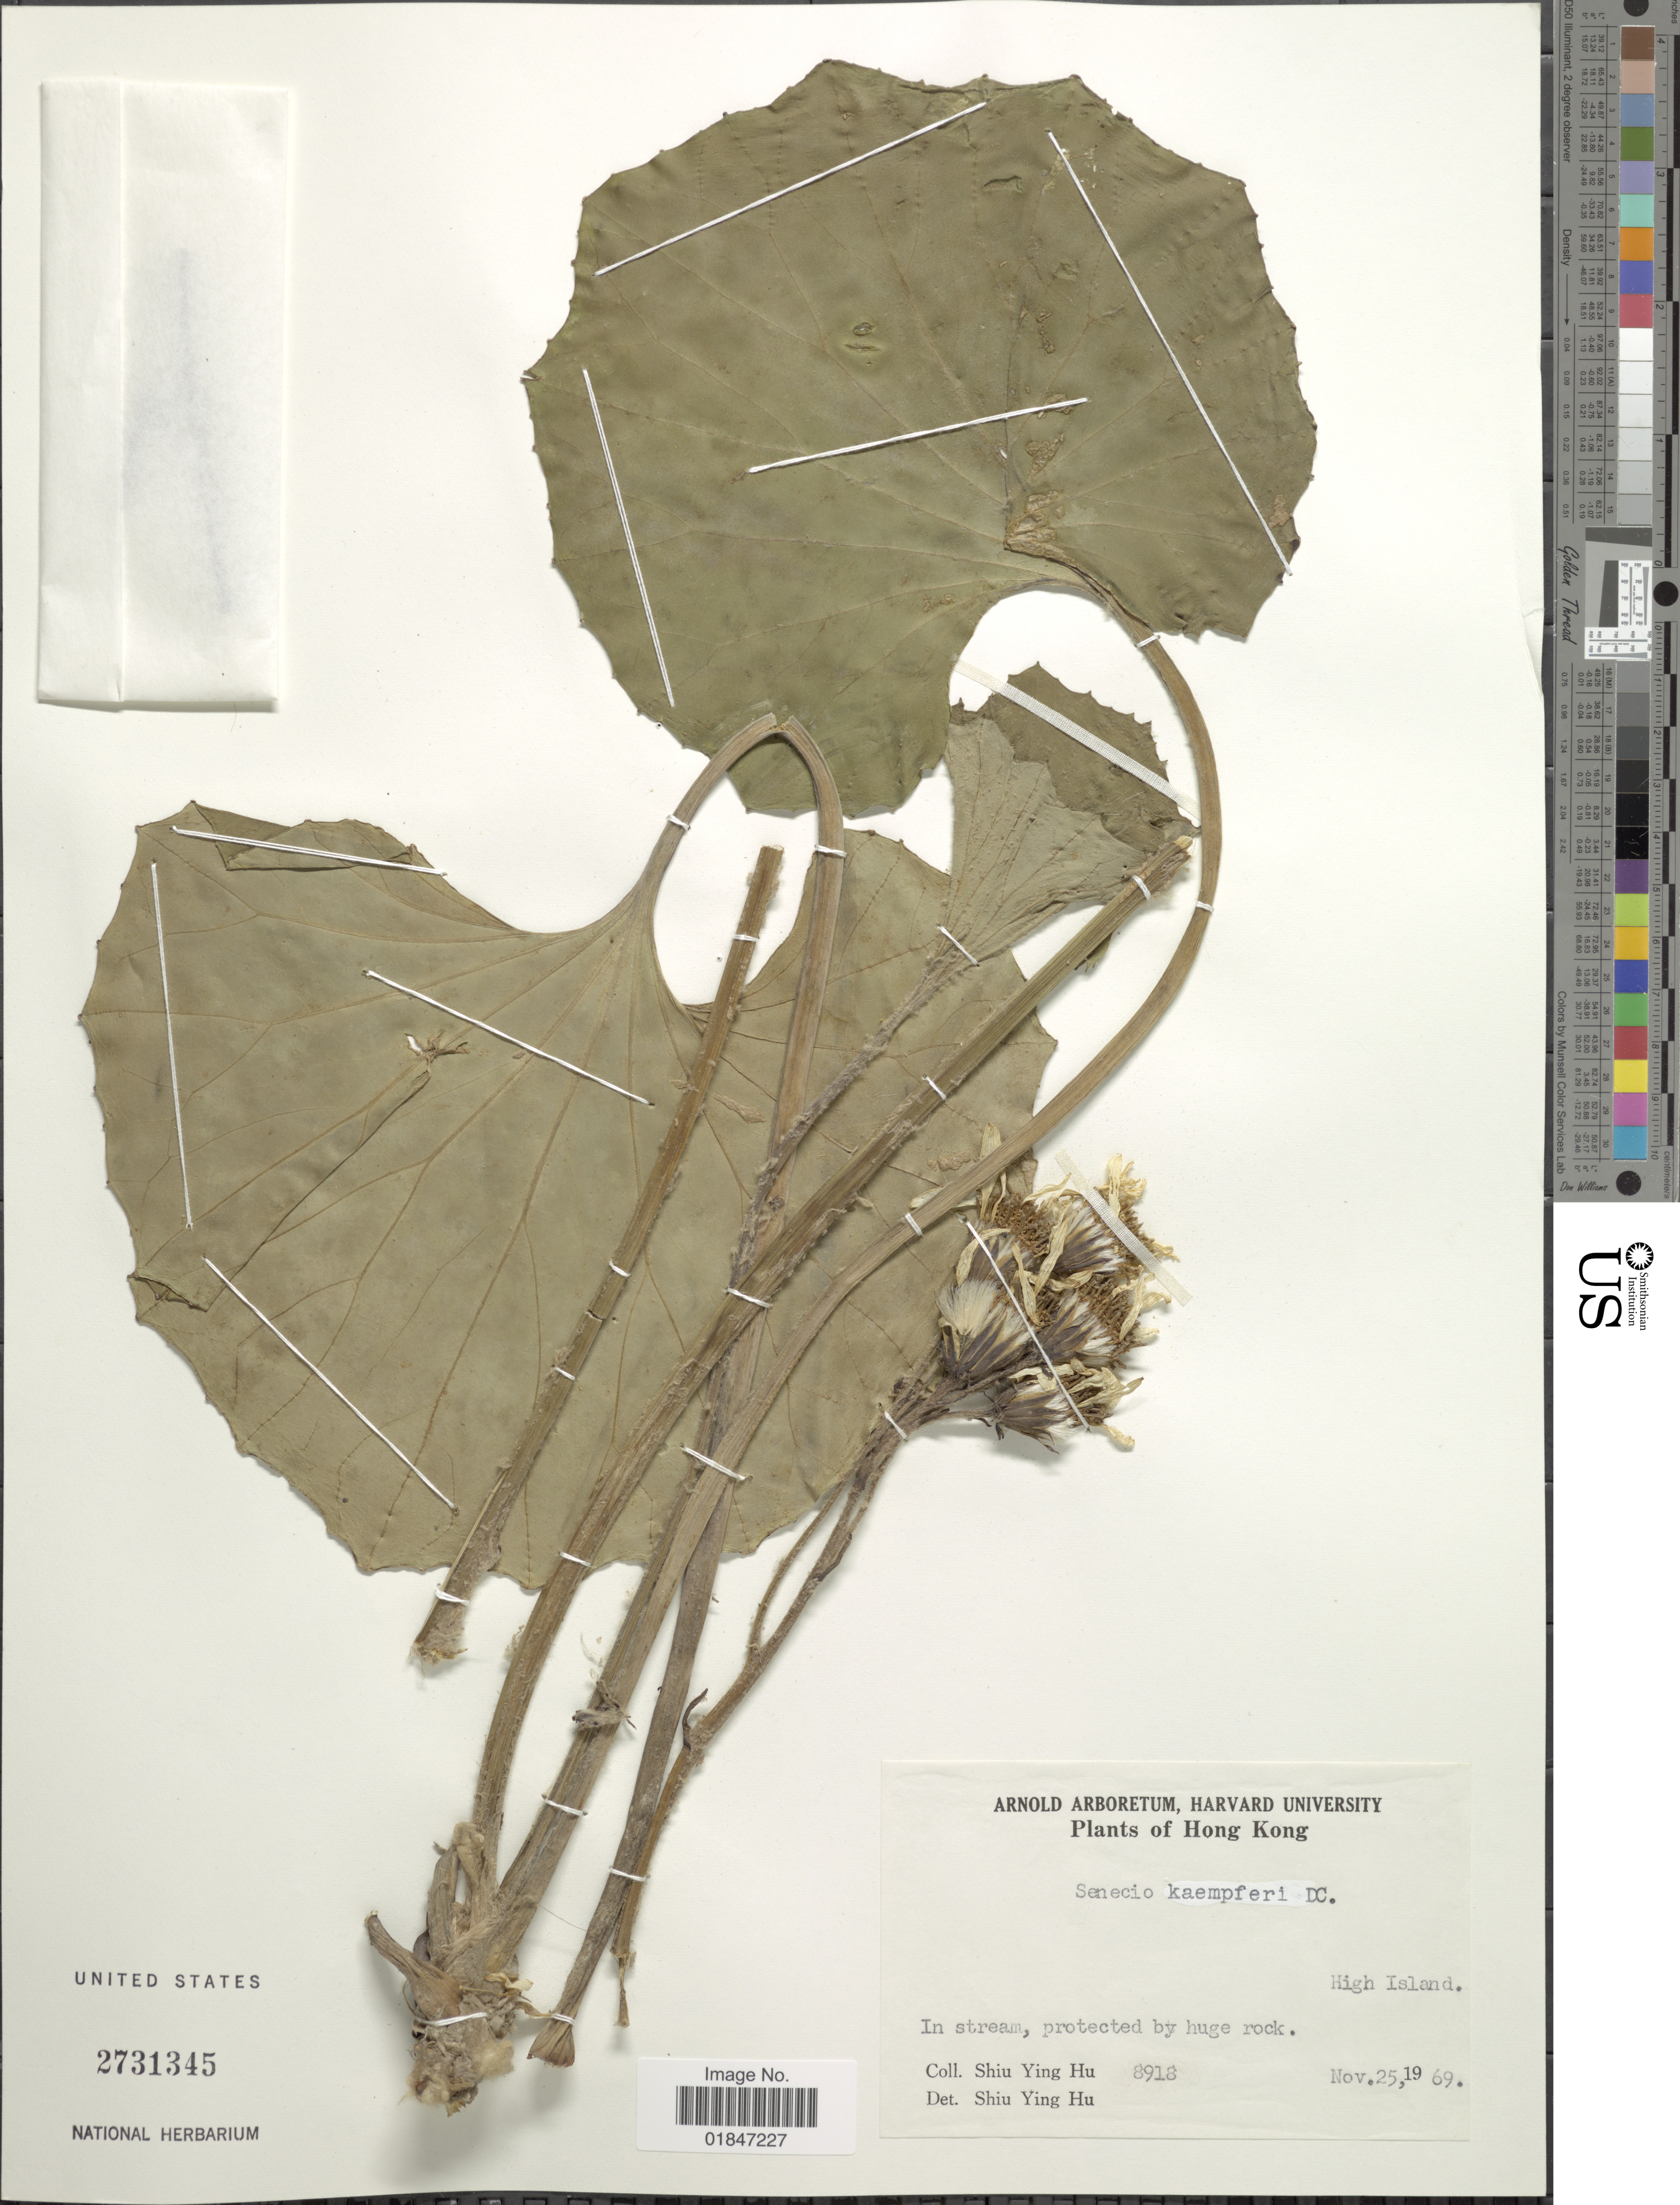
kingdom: Plantae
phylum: Tracheophyta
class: Magnoliopsida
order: Asterales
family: Asteraceae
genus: Farfugium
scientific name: Farfugium japonicum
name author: (L.) Kitam.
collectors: S. Y. Hu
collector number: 8913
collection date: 1969-11-25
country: China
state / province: Hong Kong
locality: Hong Kong. High Island, In stream.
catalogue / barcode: US 2731345